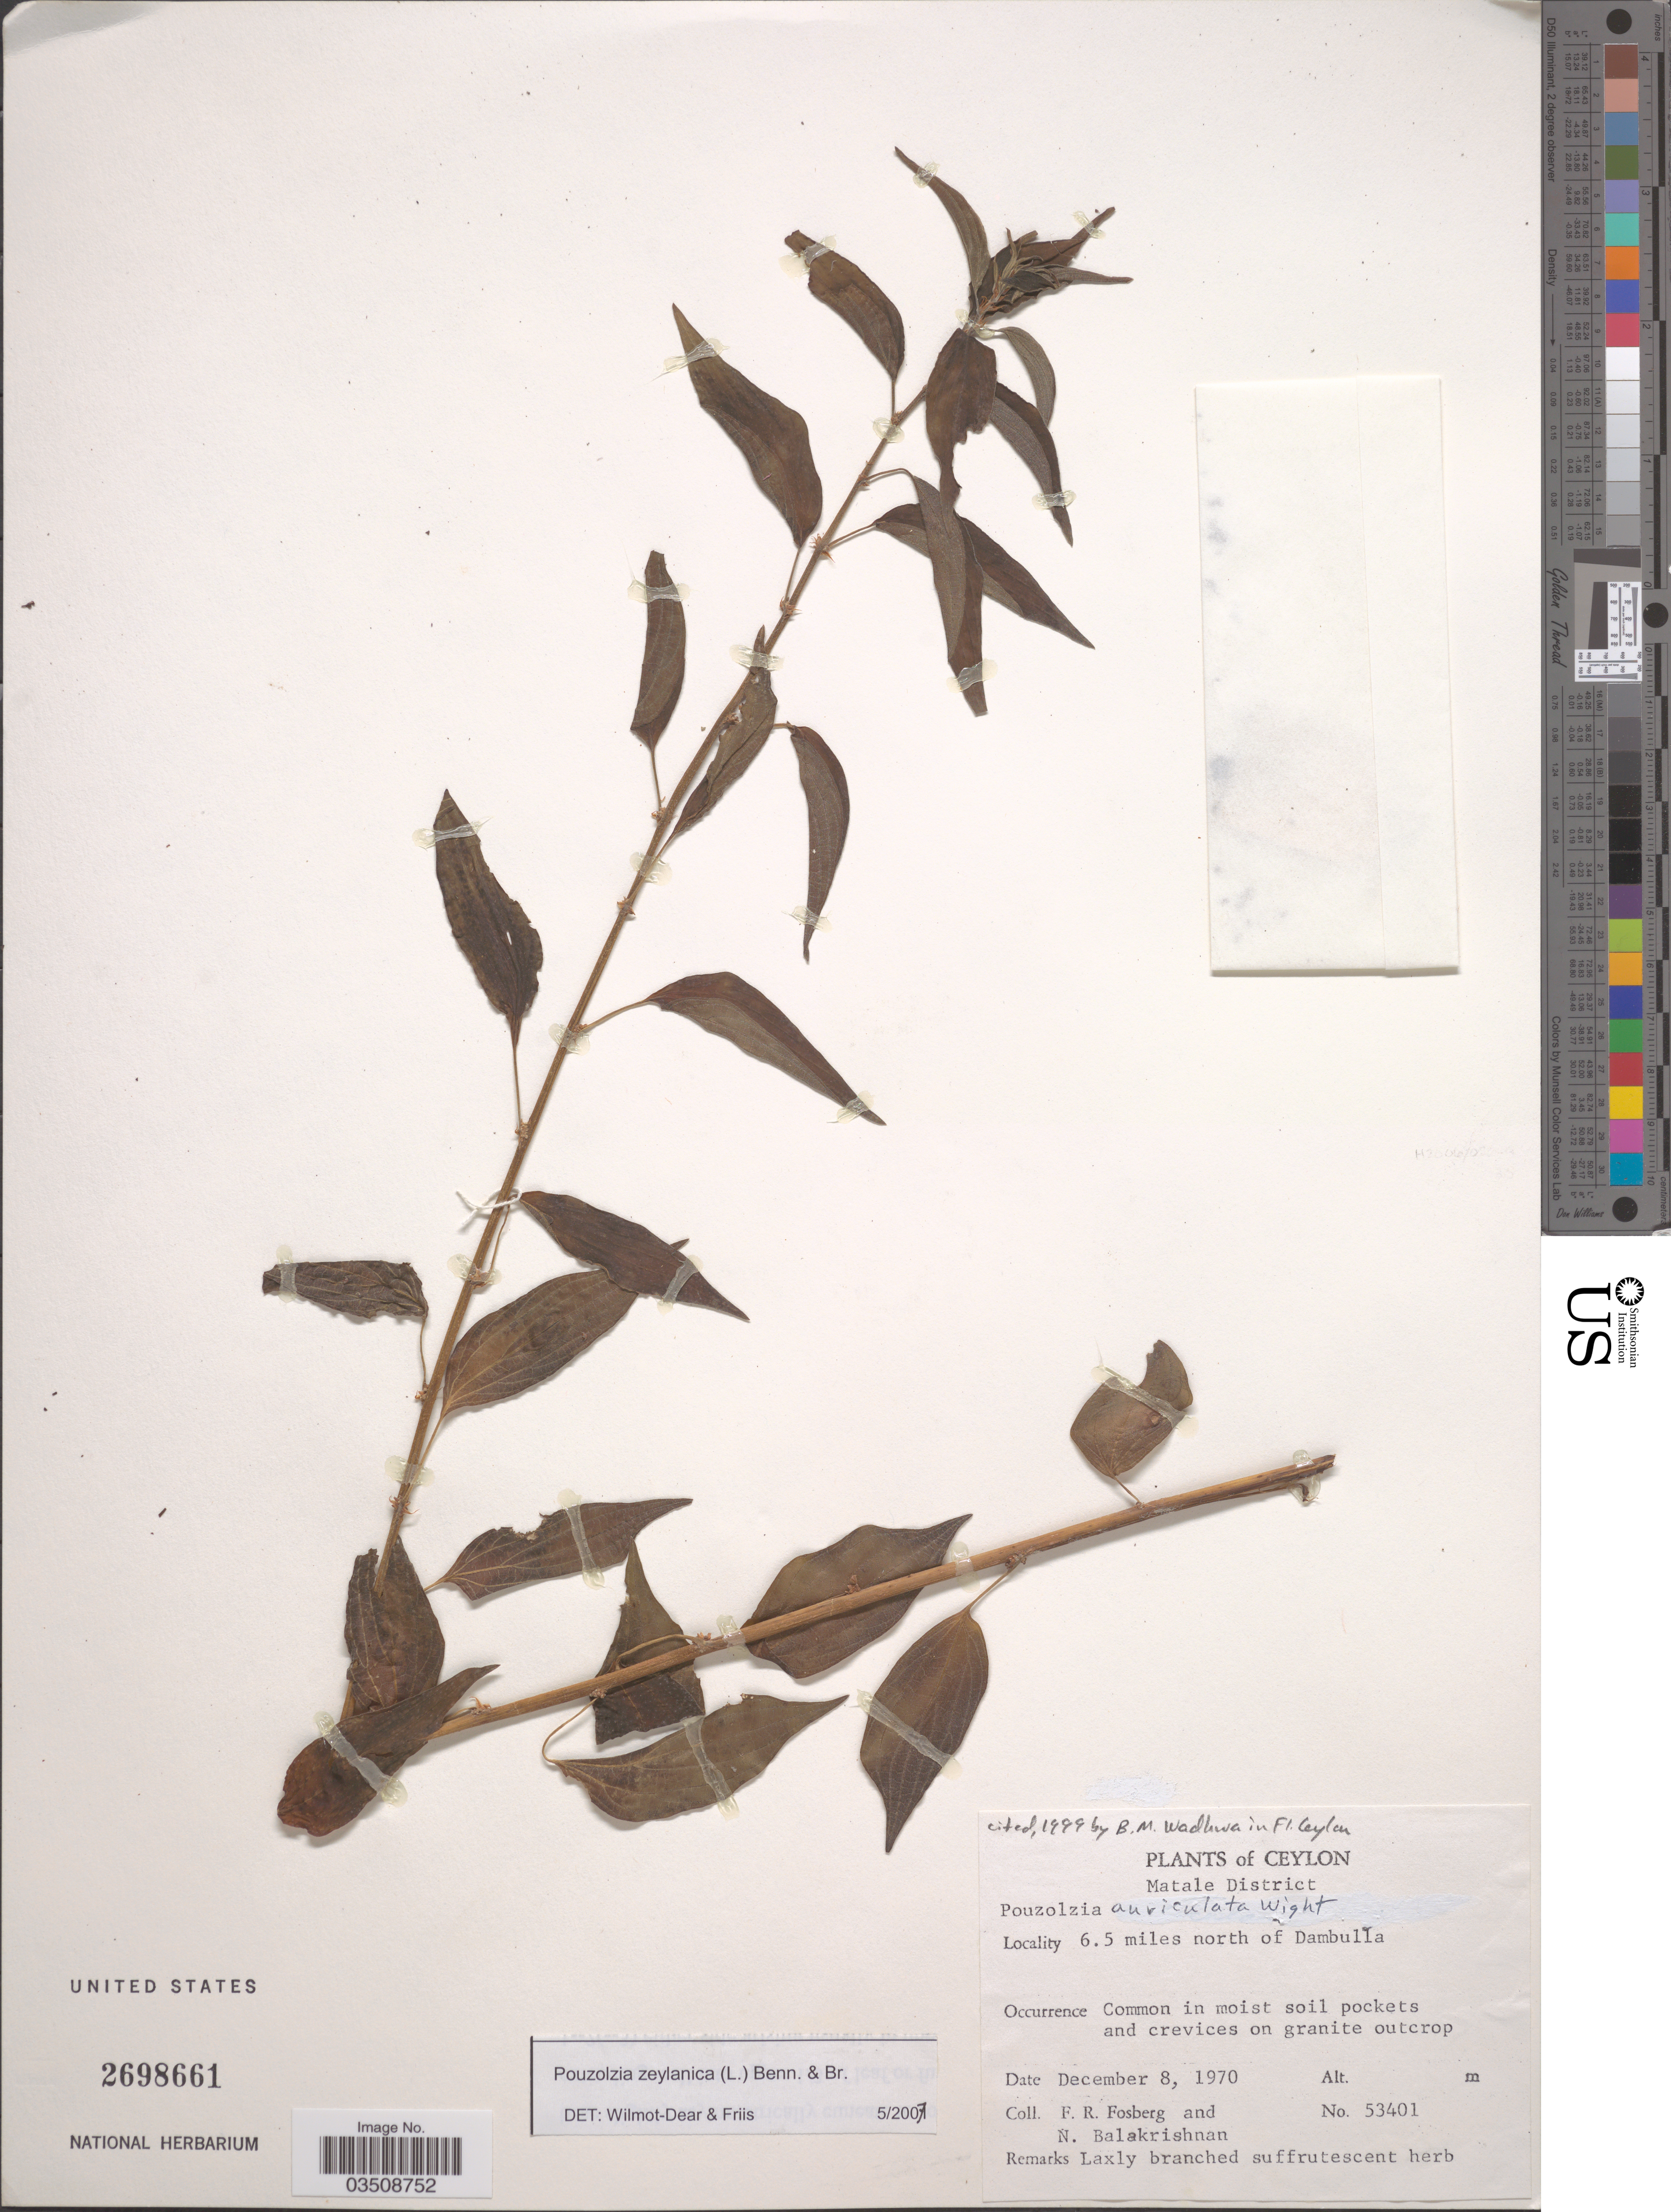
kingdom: Plantae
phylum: Tracheophyta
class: Magnoliopsida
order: Rosales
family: Urticaceae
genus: Pouzolzia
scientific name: Pouzolzia zeylanica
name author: (L.) Benn.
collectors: F. R. Fosberg & N. Balakrishnan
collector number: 53401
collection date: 1970-12-08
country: Sri Lanka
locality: Ceylon. Matale District. 6.5 miles north of Dambulla.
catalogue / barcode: US 2698661